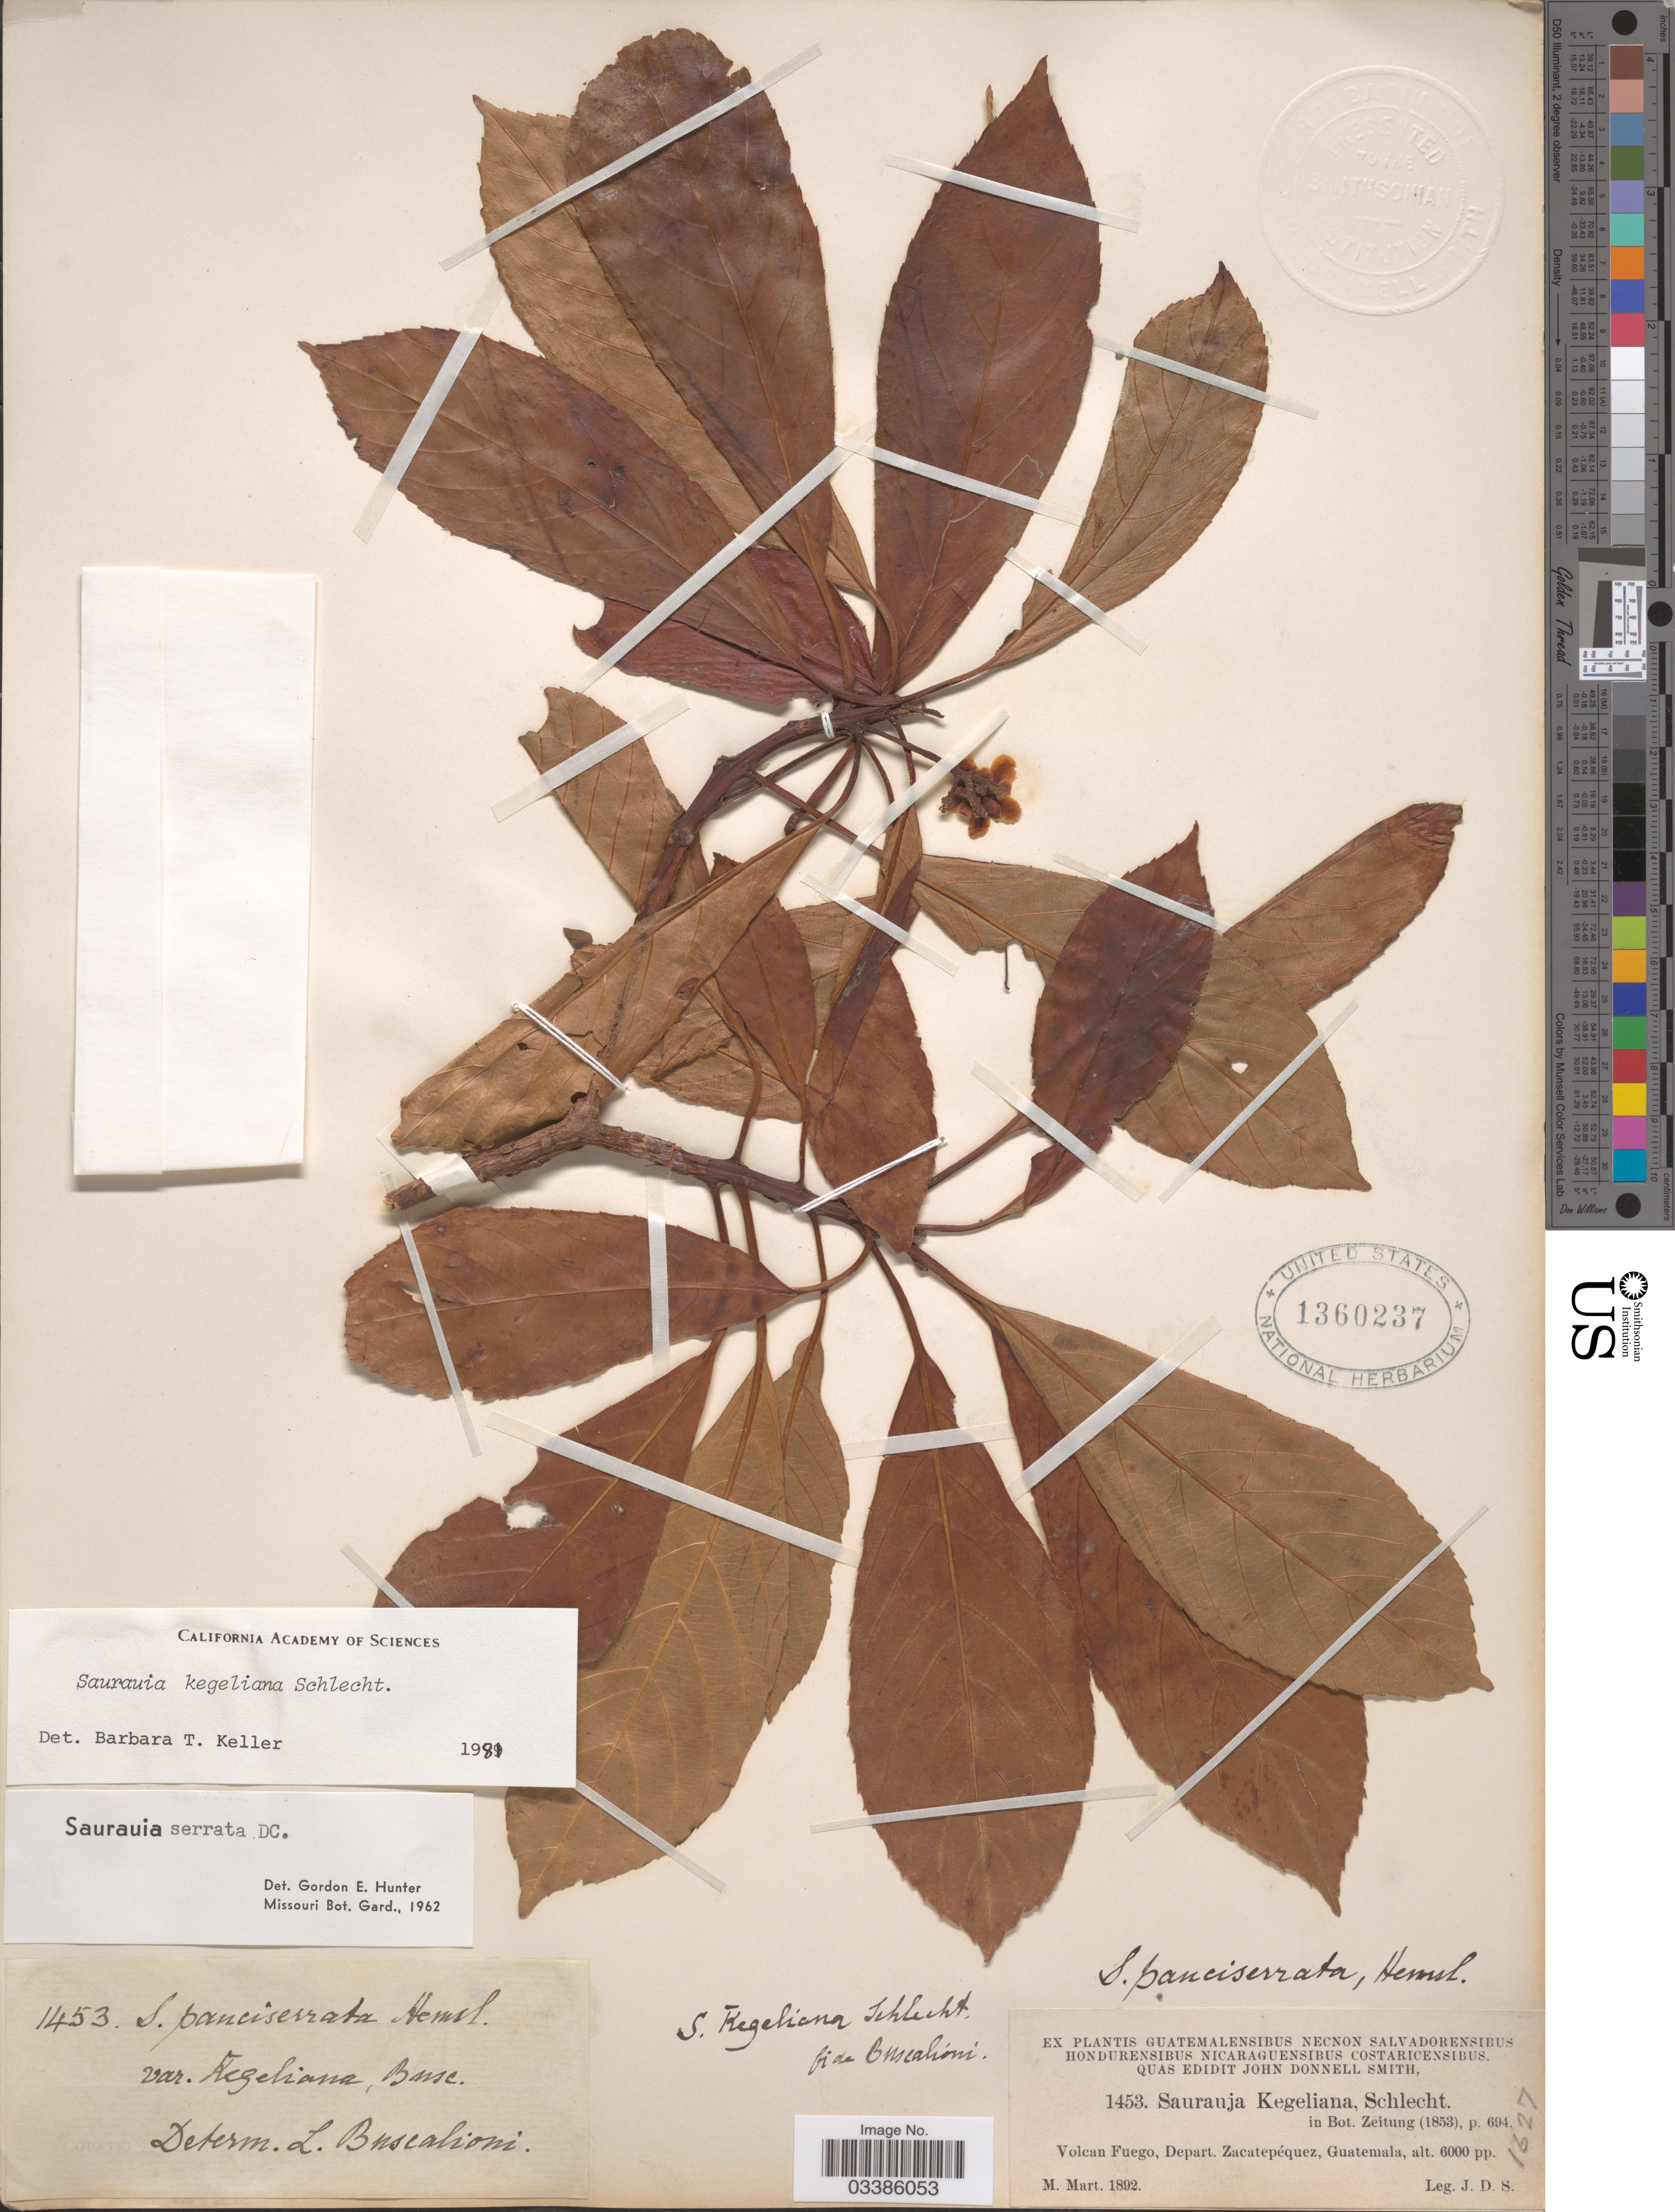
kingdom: Plantae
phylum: Tracheophyta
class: Magnoliopsida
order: Ericales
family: Actinidiaceae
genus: Saurauia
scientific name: Saurauia kegeliana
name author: Schltdl.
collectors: J. Donnell Smith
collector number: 1453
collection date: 1892-03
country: Guatemala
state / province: Sacatepéquez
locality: Volcan Fuego, Depart. Zacatepéquez.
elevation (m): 1829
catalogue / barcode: US 1360237